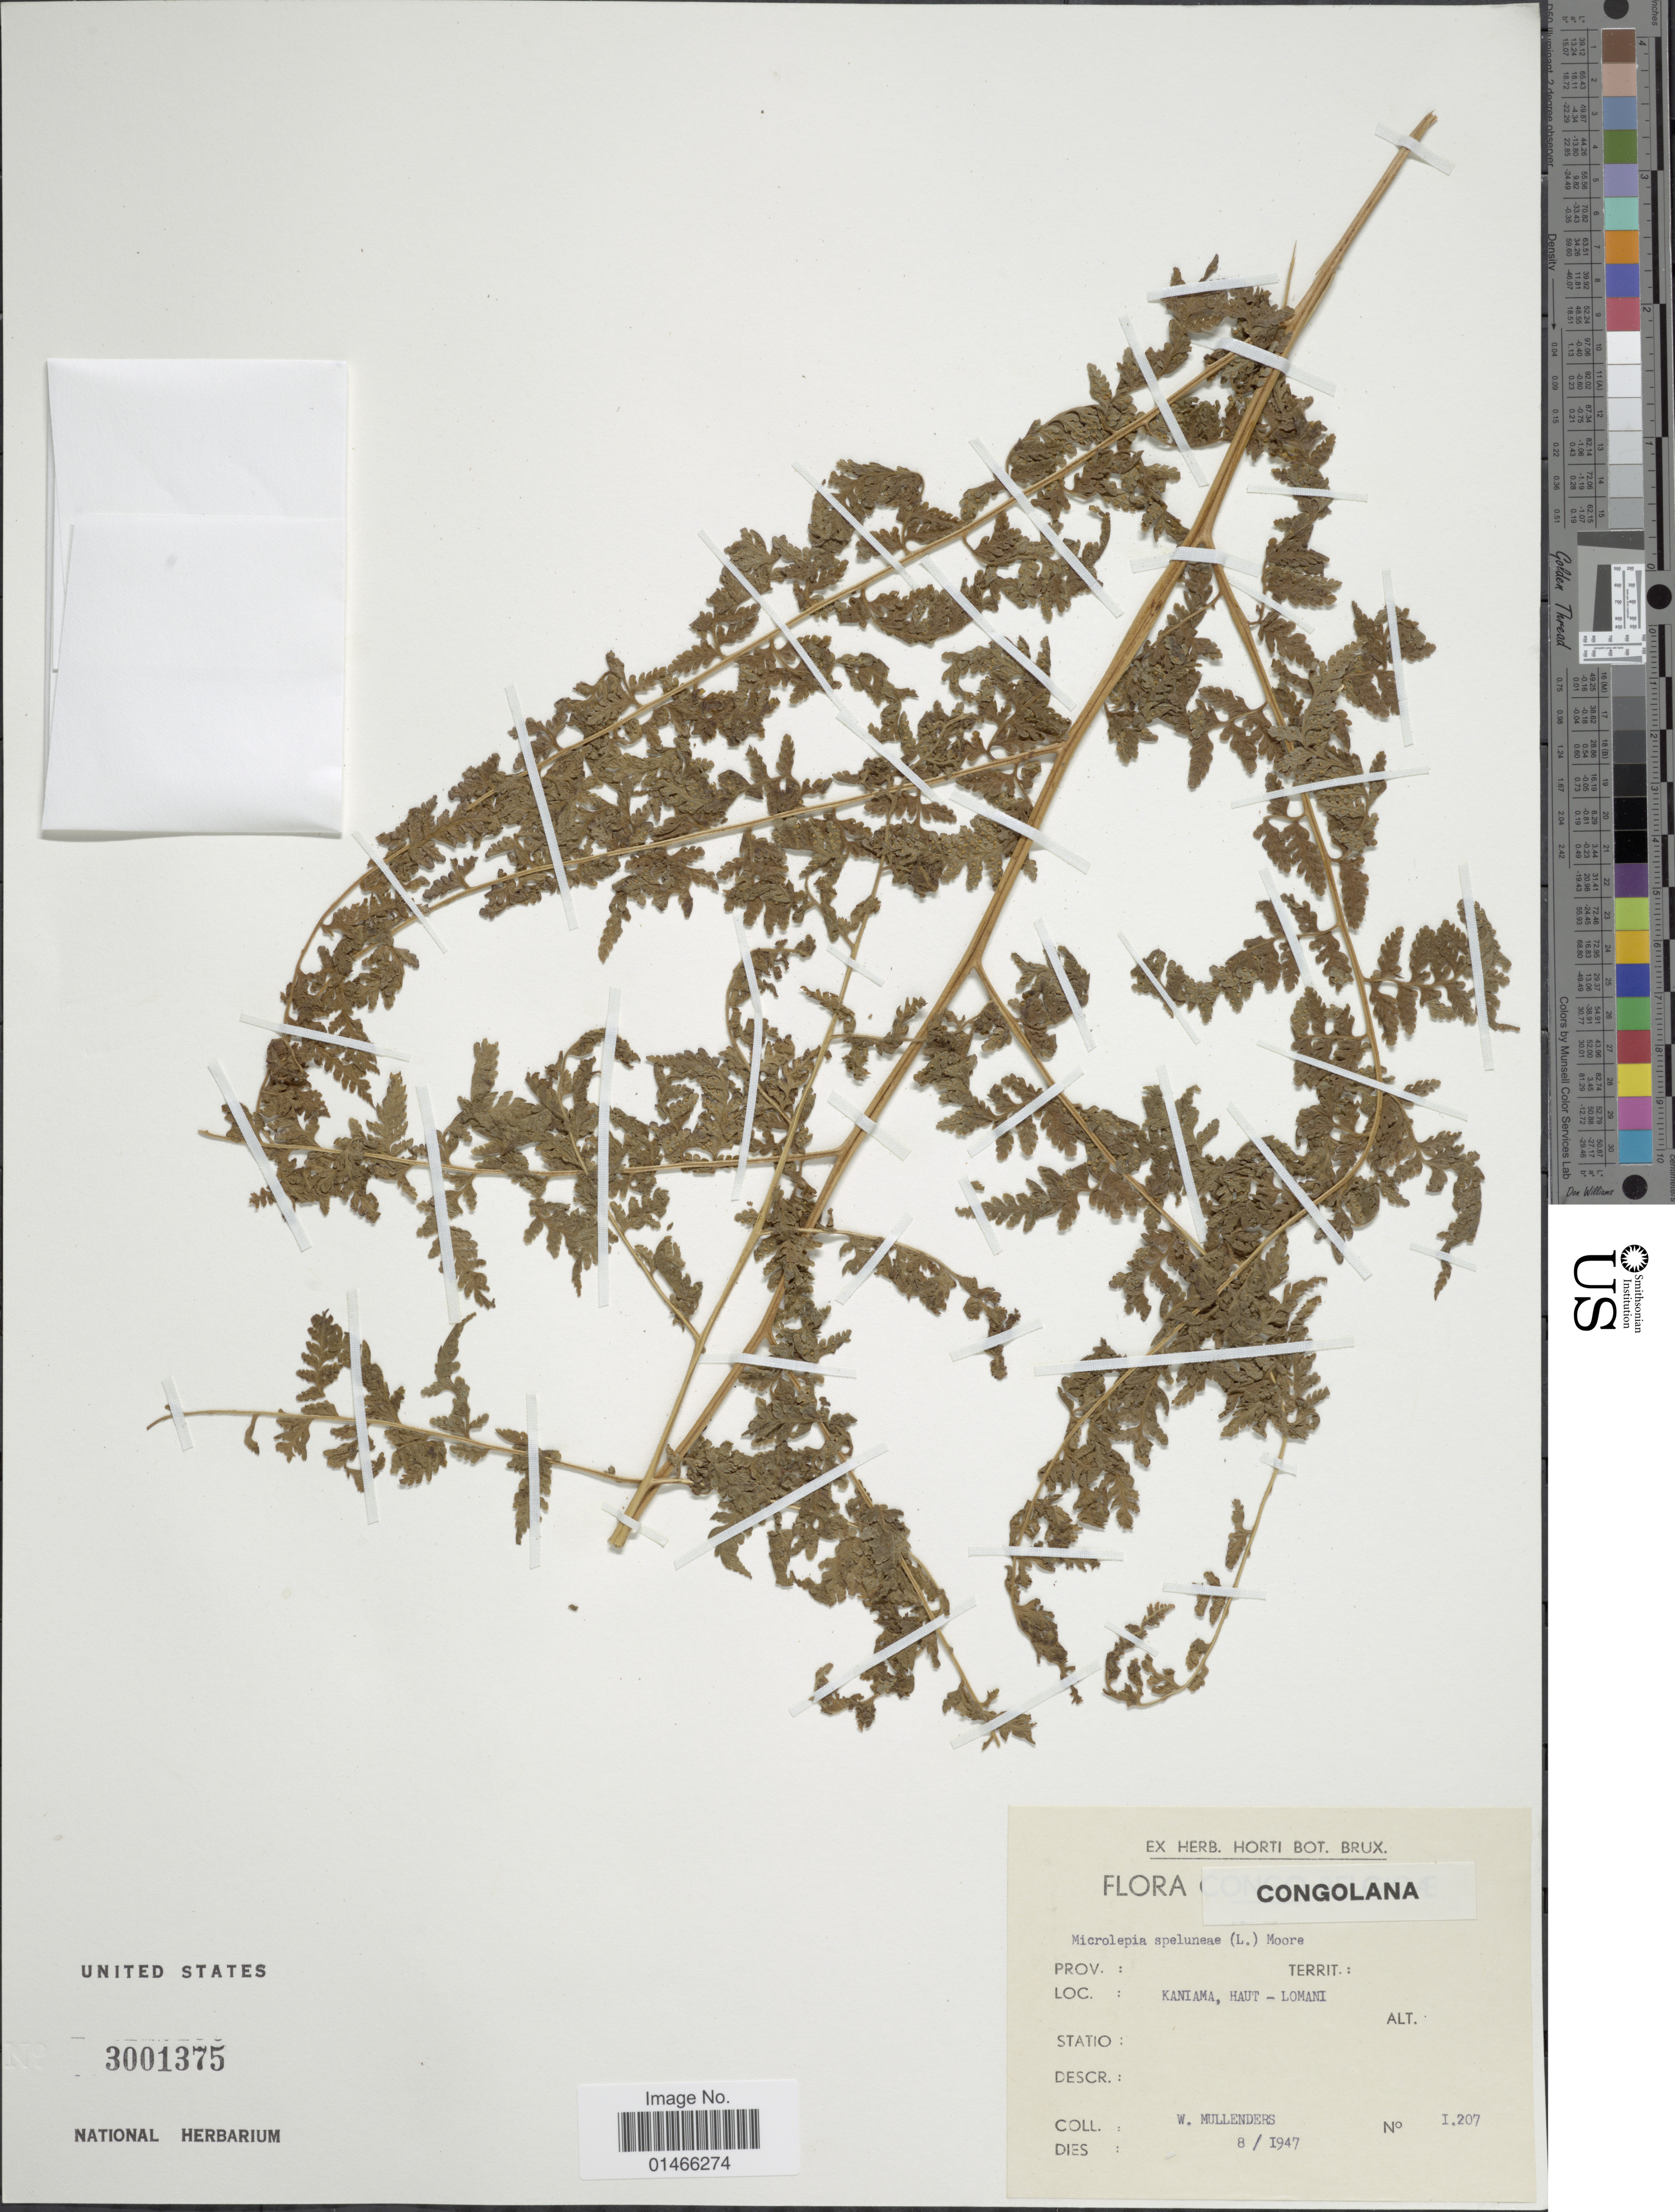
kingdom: Plantae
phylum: Tracheophyta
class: Polypodiopsida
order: Polypodiales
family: Dennstaedtiaceae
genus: Microlepia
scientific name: Microlepia speluncae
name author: (L.) T. Moore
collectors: W. Mullenders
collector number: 1207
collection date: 1947-08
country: Congo, Democratic Republic of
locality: Congolana. Kaniama, Haut-Lomani.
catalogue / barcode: US 3001375